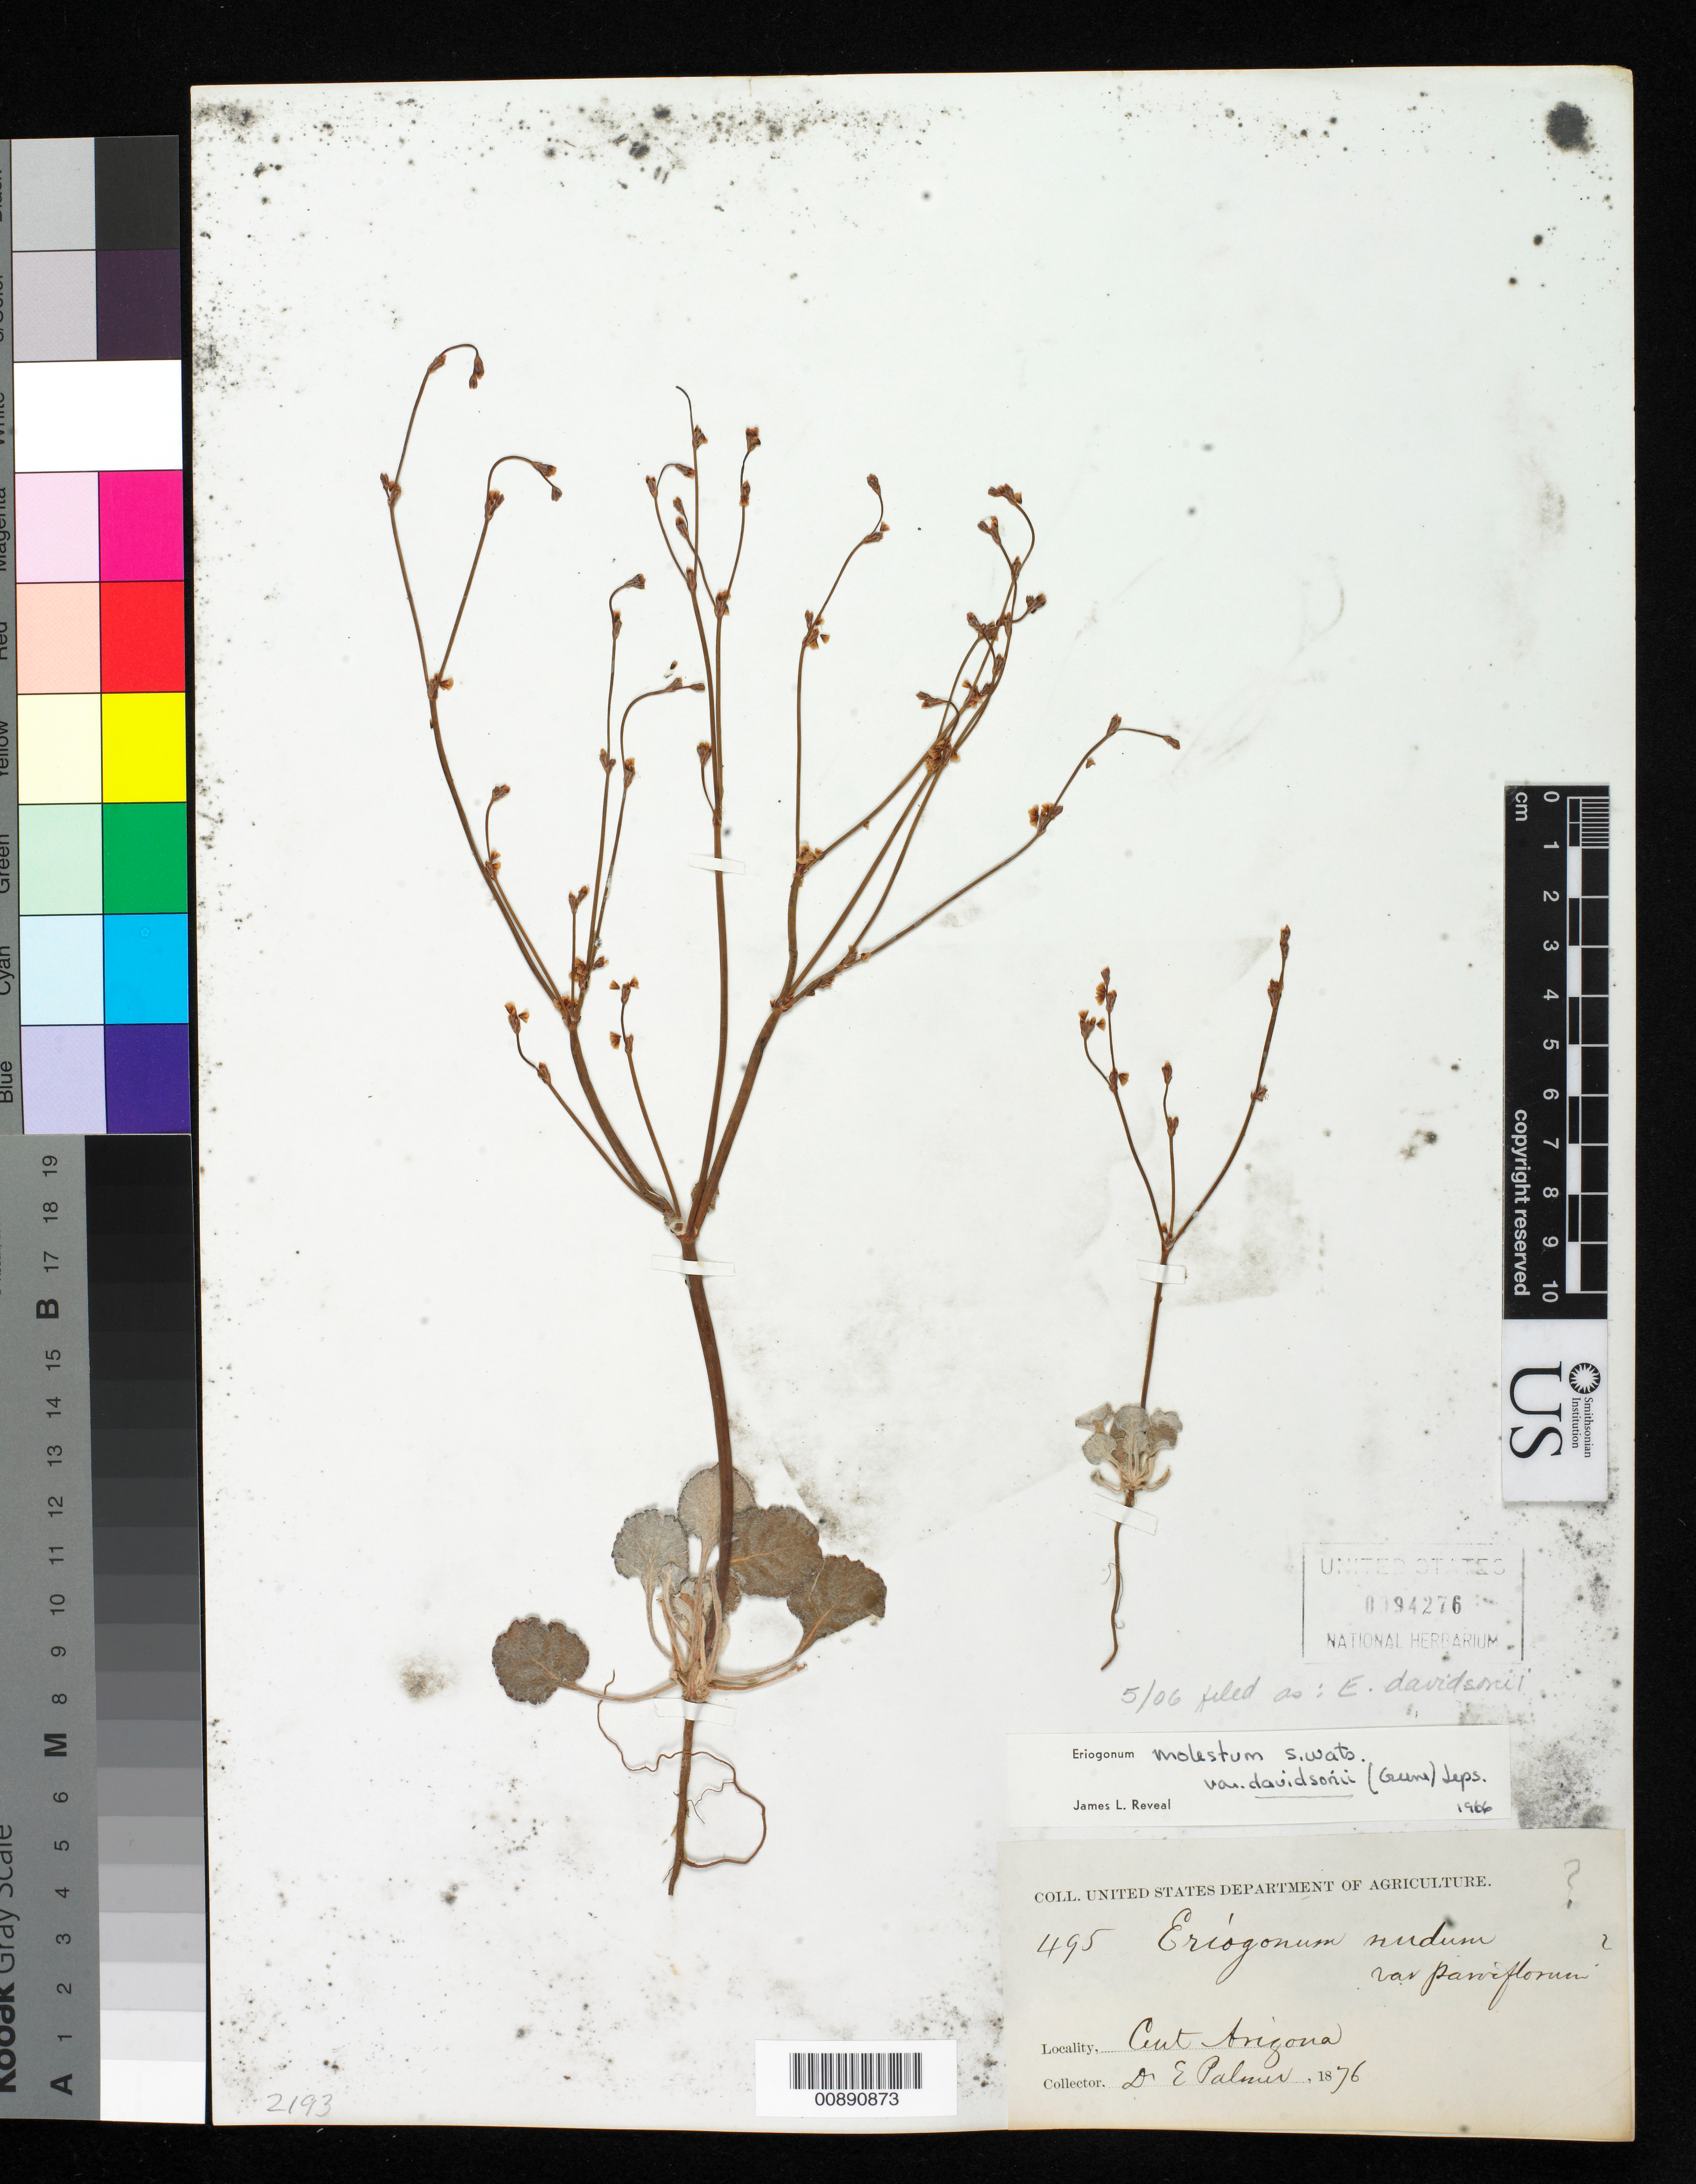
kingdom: Plantae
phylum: Tracheophyta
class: Magnoliopsida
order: Caryophyllales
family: Polygonaceae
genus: Eriogonum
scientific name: Eriogonum davidsonii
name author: Greene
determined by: Reveal, J. L.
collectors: E. Palmer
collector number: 495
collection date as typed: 1876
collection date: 1876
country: United States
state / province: Arizona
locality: Central Arizona.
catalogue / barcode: US 94276